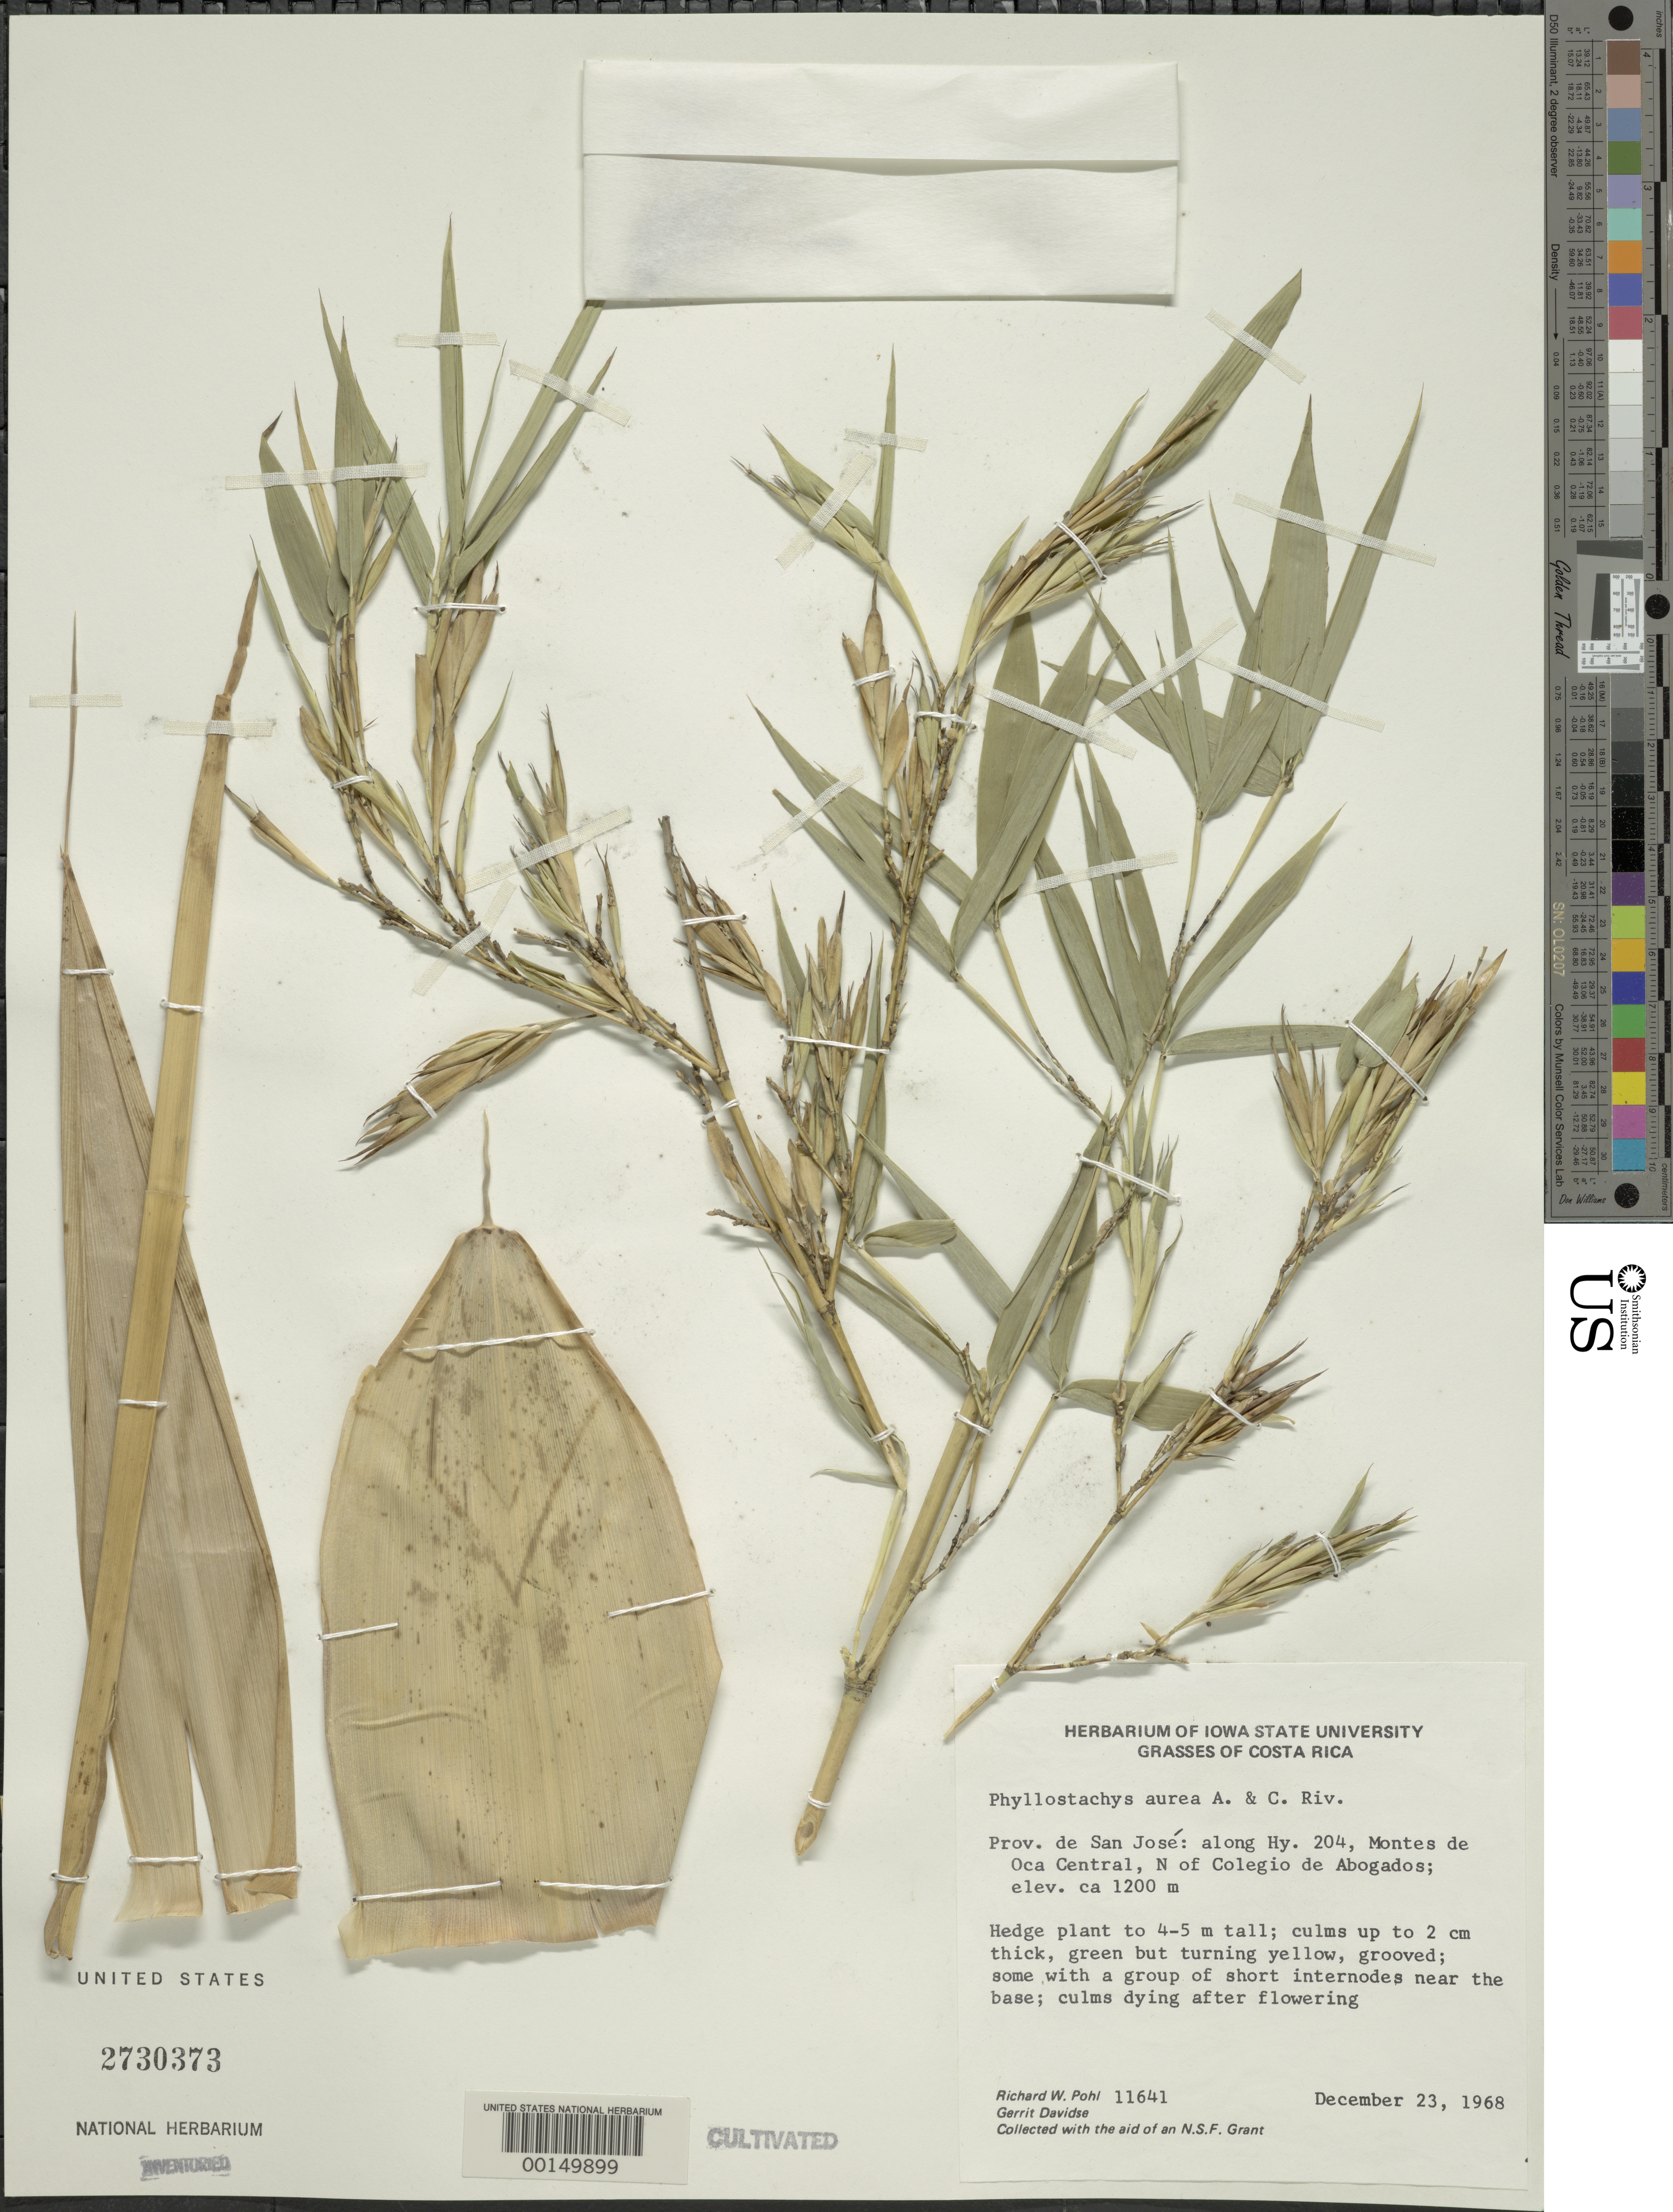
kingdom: Plantae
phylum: Tracheophyta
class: Liliopsida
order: Poales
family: Poaceae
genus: Phyllostachys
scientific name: Phyllostachys aurea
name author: Rivière & C. Rivière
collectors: R. W. Pohl & G. Davidse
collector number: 11641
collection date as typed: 23 Dec 1968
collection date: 1968-12-23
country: Costa Rica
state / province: San José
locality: Montes de oca central, n of colegio de abogados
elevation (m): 1200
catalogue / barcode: US 2730373